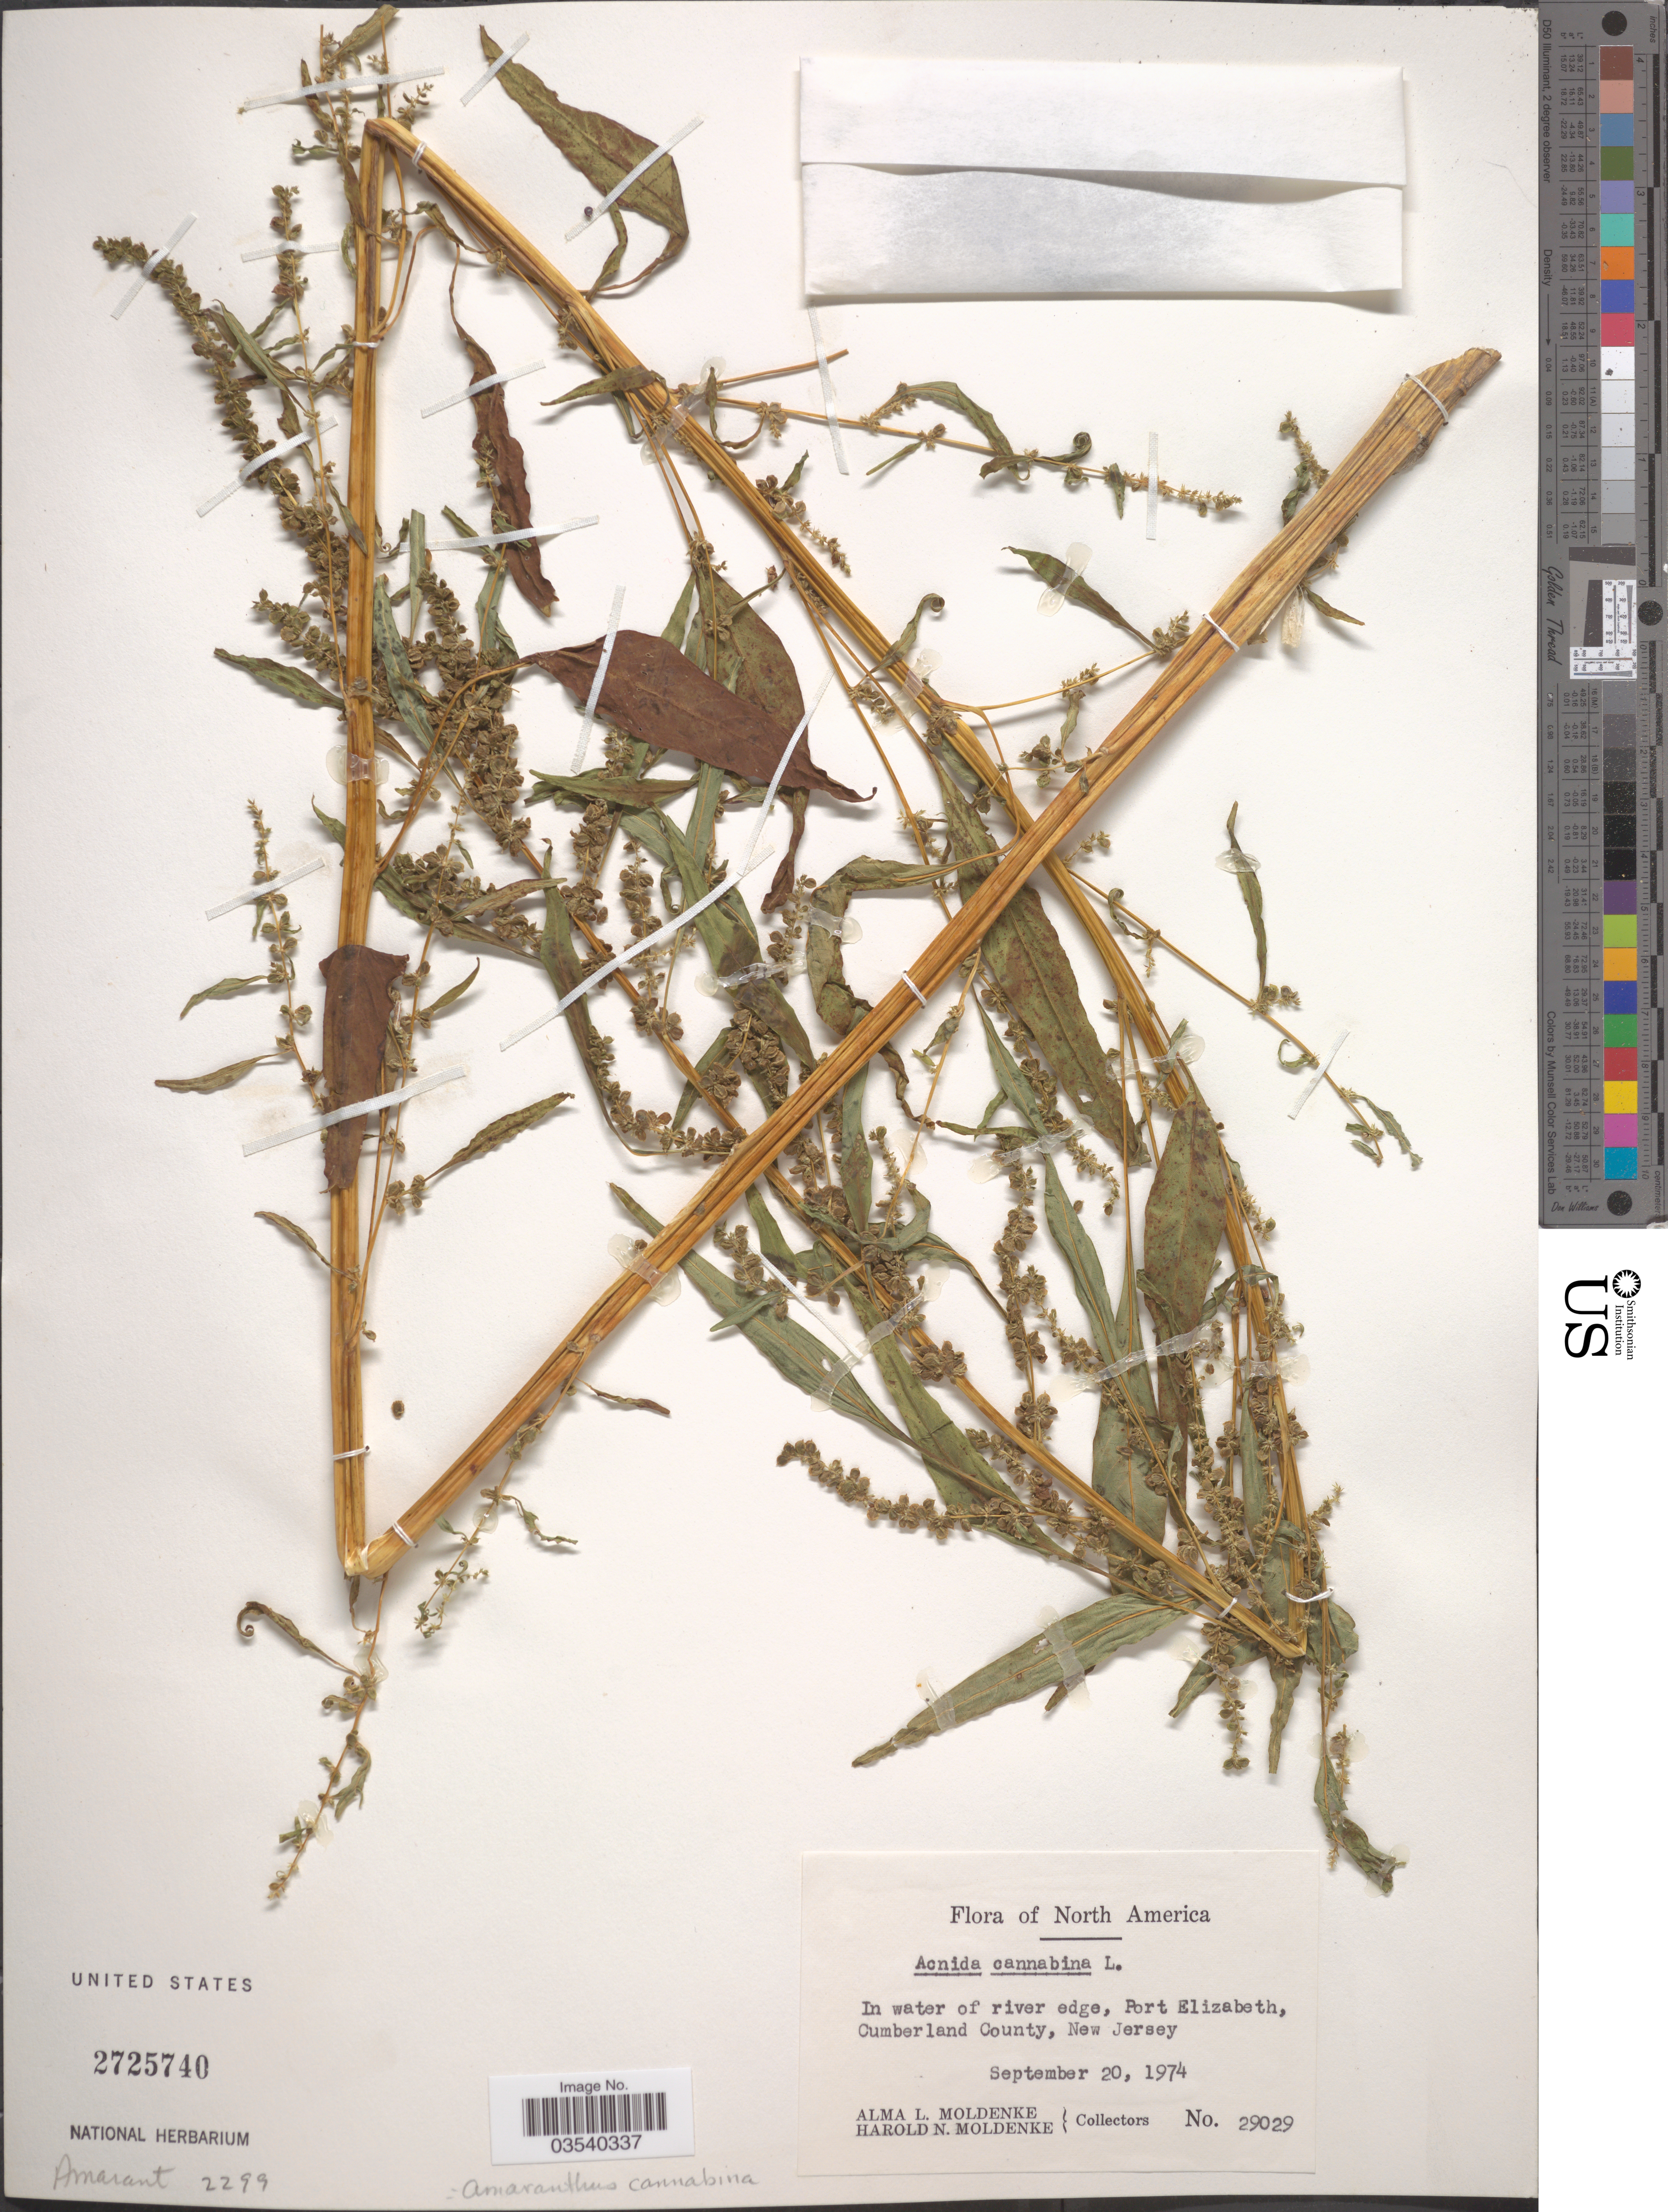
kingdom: Plantae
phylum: Tracheophyta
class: Magnoliopsida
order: Caryophyllales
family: Amaranthaceae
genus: Amaranthus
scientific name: Amaranthus cannabinus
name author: (L.) E.G. F. Sauer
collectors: A. L. Moldenke & H. N. Moldenke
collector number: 29029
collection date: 1974-09-20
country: United States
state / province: New Jersey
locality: In water of river edge, Port Elizabeth, Cumberland County.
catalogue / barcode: US 2725740